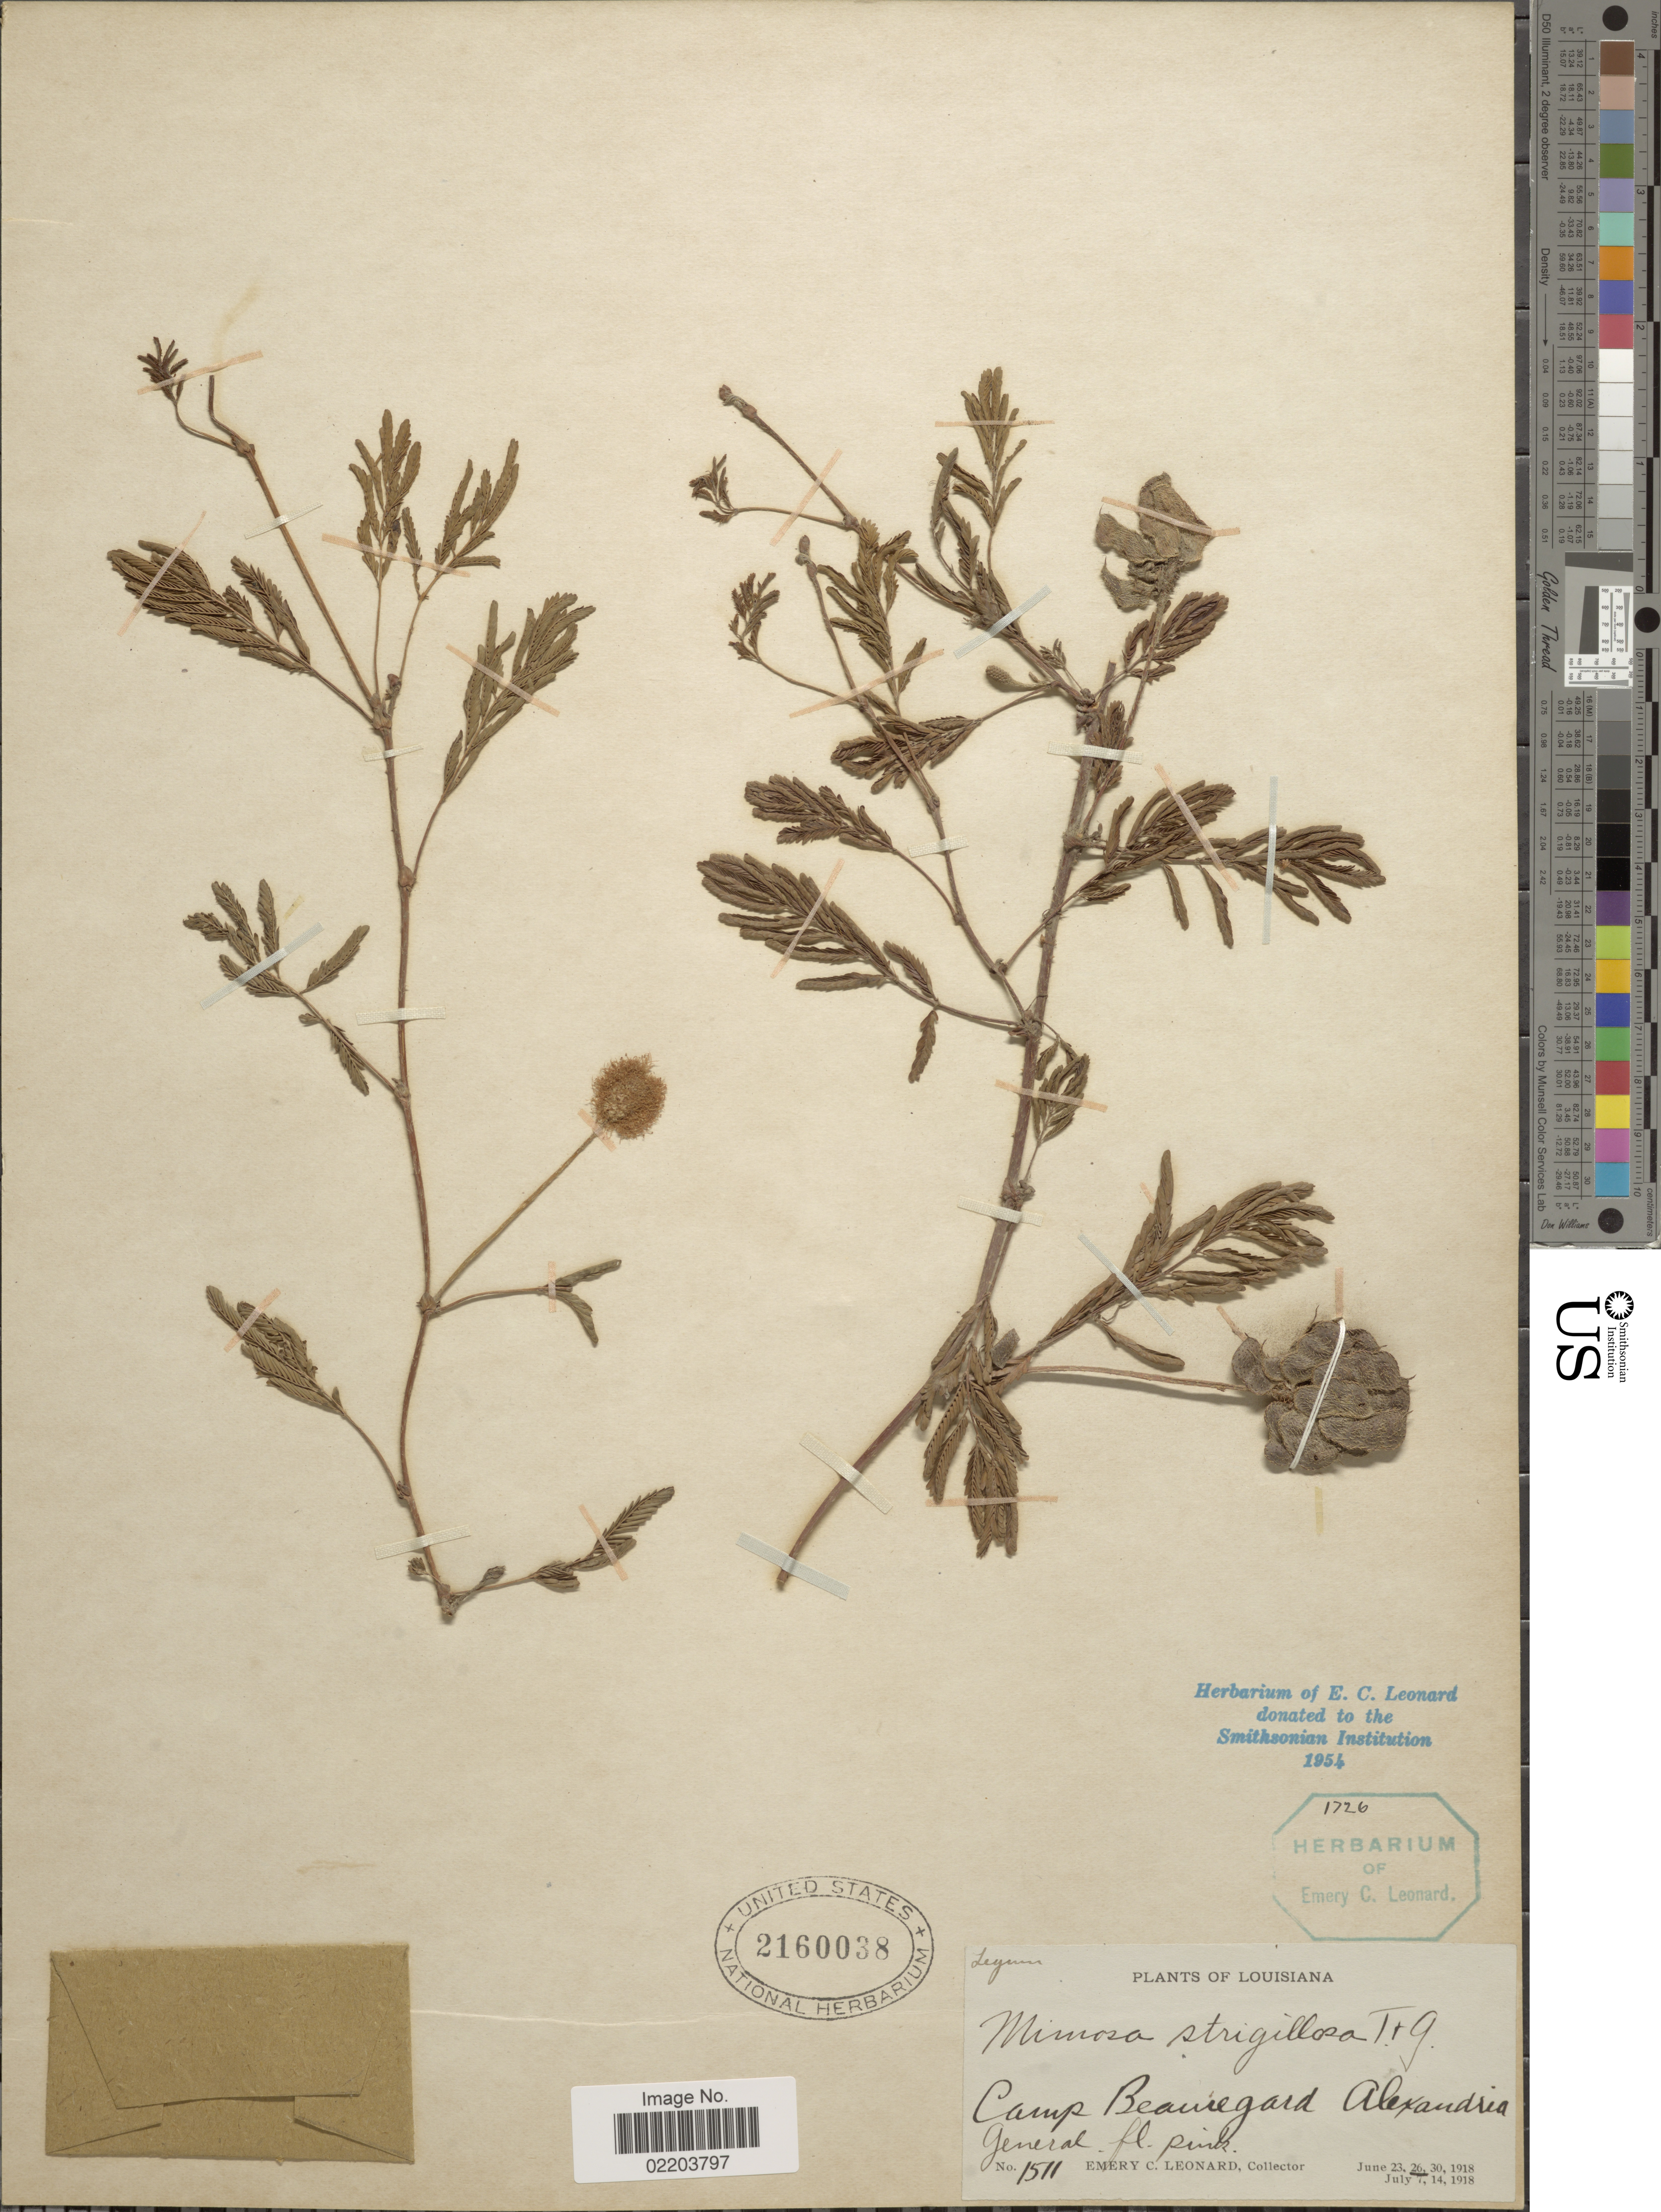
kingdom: Plantae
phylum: Tracheophyta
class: Magnoliopsida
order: Fabales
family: Fabaceae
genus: Mimosa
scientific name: Mimosa strigillosa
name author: Torr. & A. Gray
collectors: E. C. Leonard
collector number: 1511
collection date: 1918-06-26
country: United States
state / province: Louisiana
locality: Camp Beauregard Alexandria General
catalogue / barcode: US 2160038